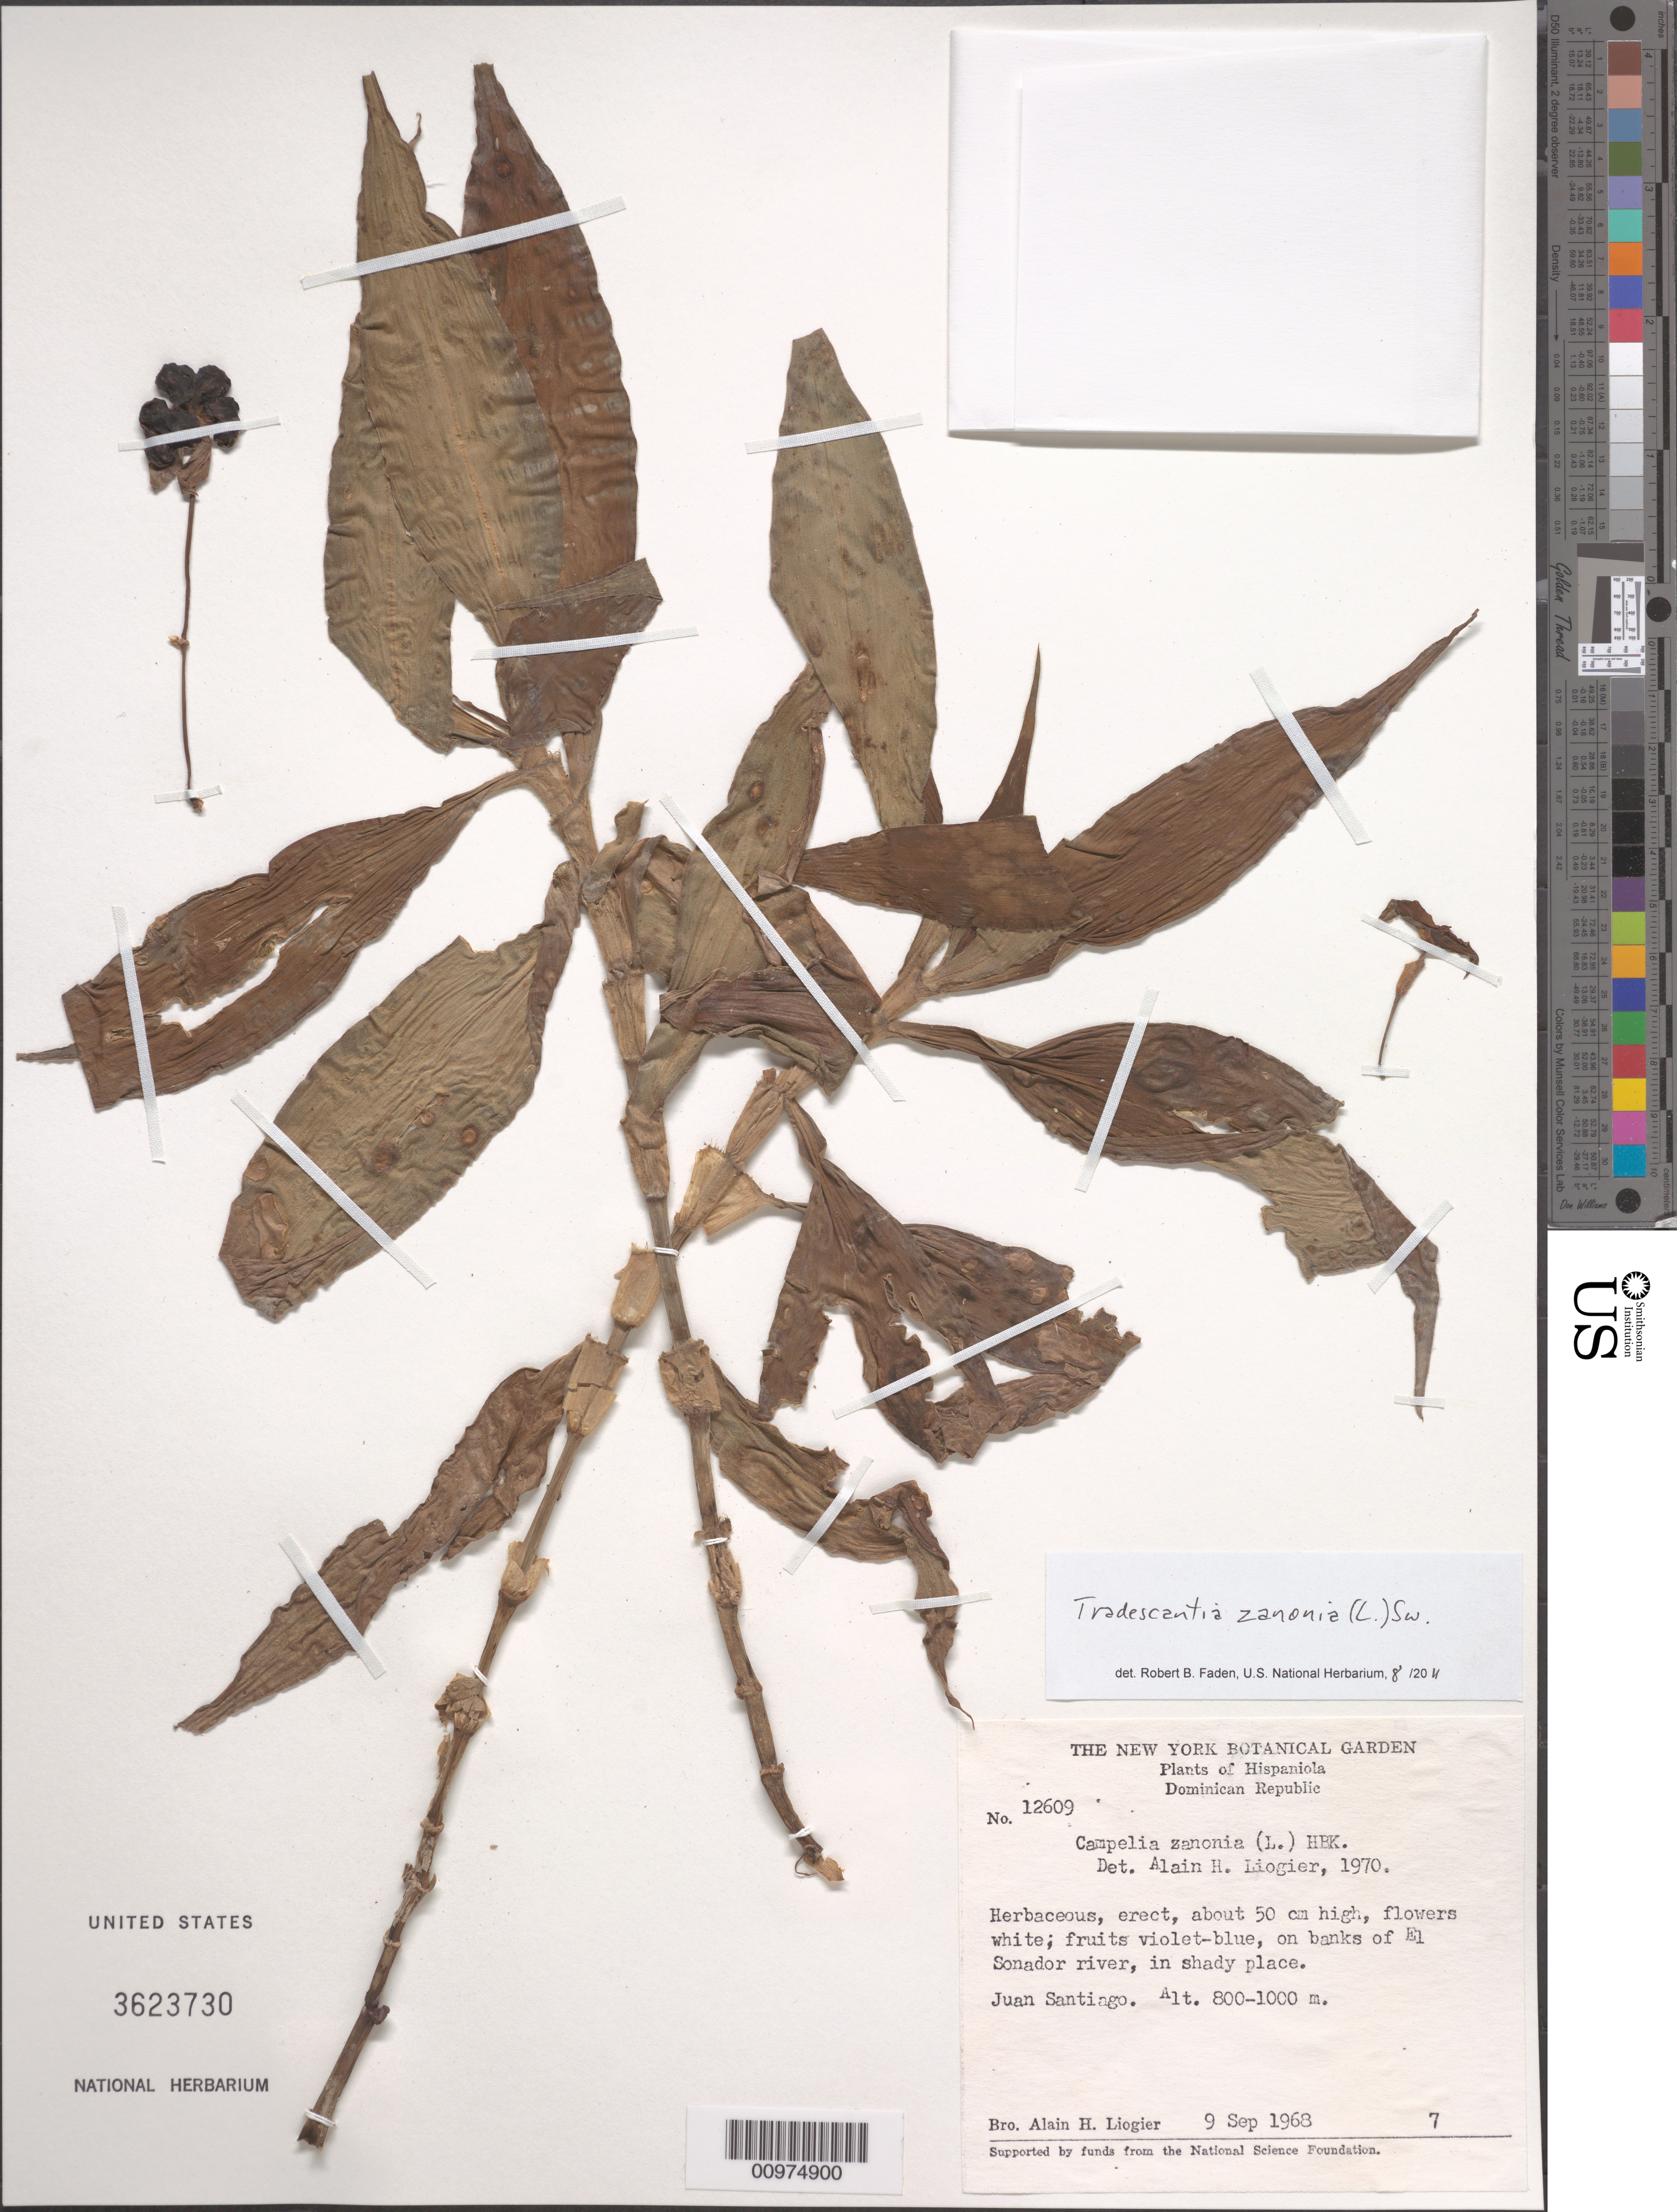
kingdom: Plantae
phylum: Tracheophyta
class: Liliopsida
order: Commelinales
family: Commelinaceae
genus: Tradescantia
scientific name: Tradescantia zanonia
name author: (L.) Sw.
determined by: Faden, Robert B., (US), Smithsonian Institution - National Museum of Natural History (UNITED STATES)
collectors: A. H. Liogier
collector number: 12609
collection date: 1968-09-09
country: Dominican Republic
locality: Juan Santiago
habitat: on banks of El Sonador river, in shady place.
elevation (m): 800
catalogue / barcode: US 3623730